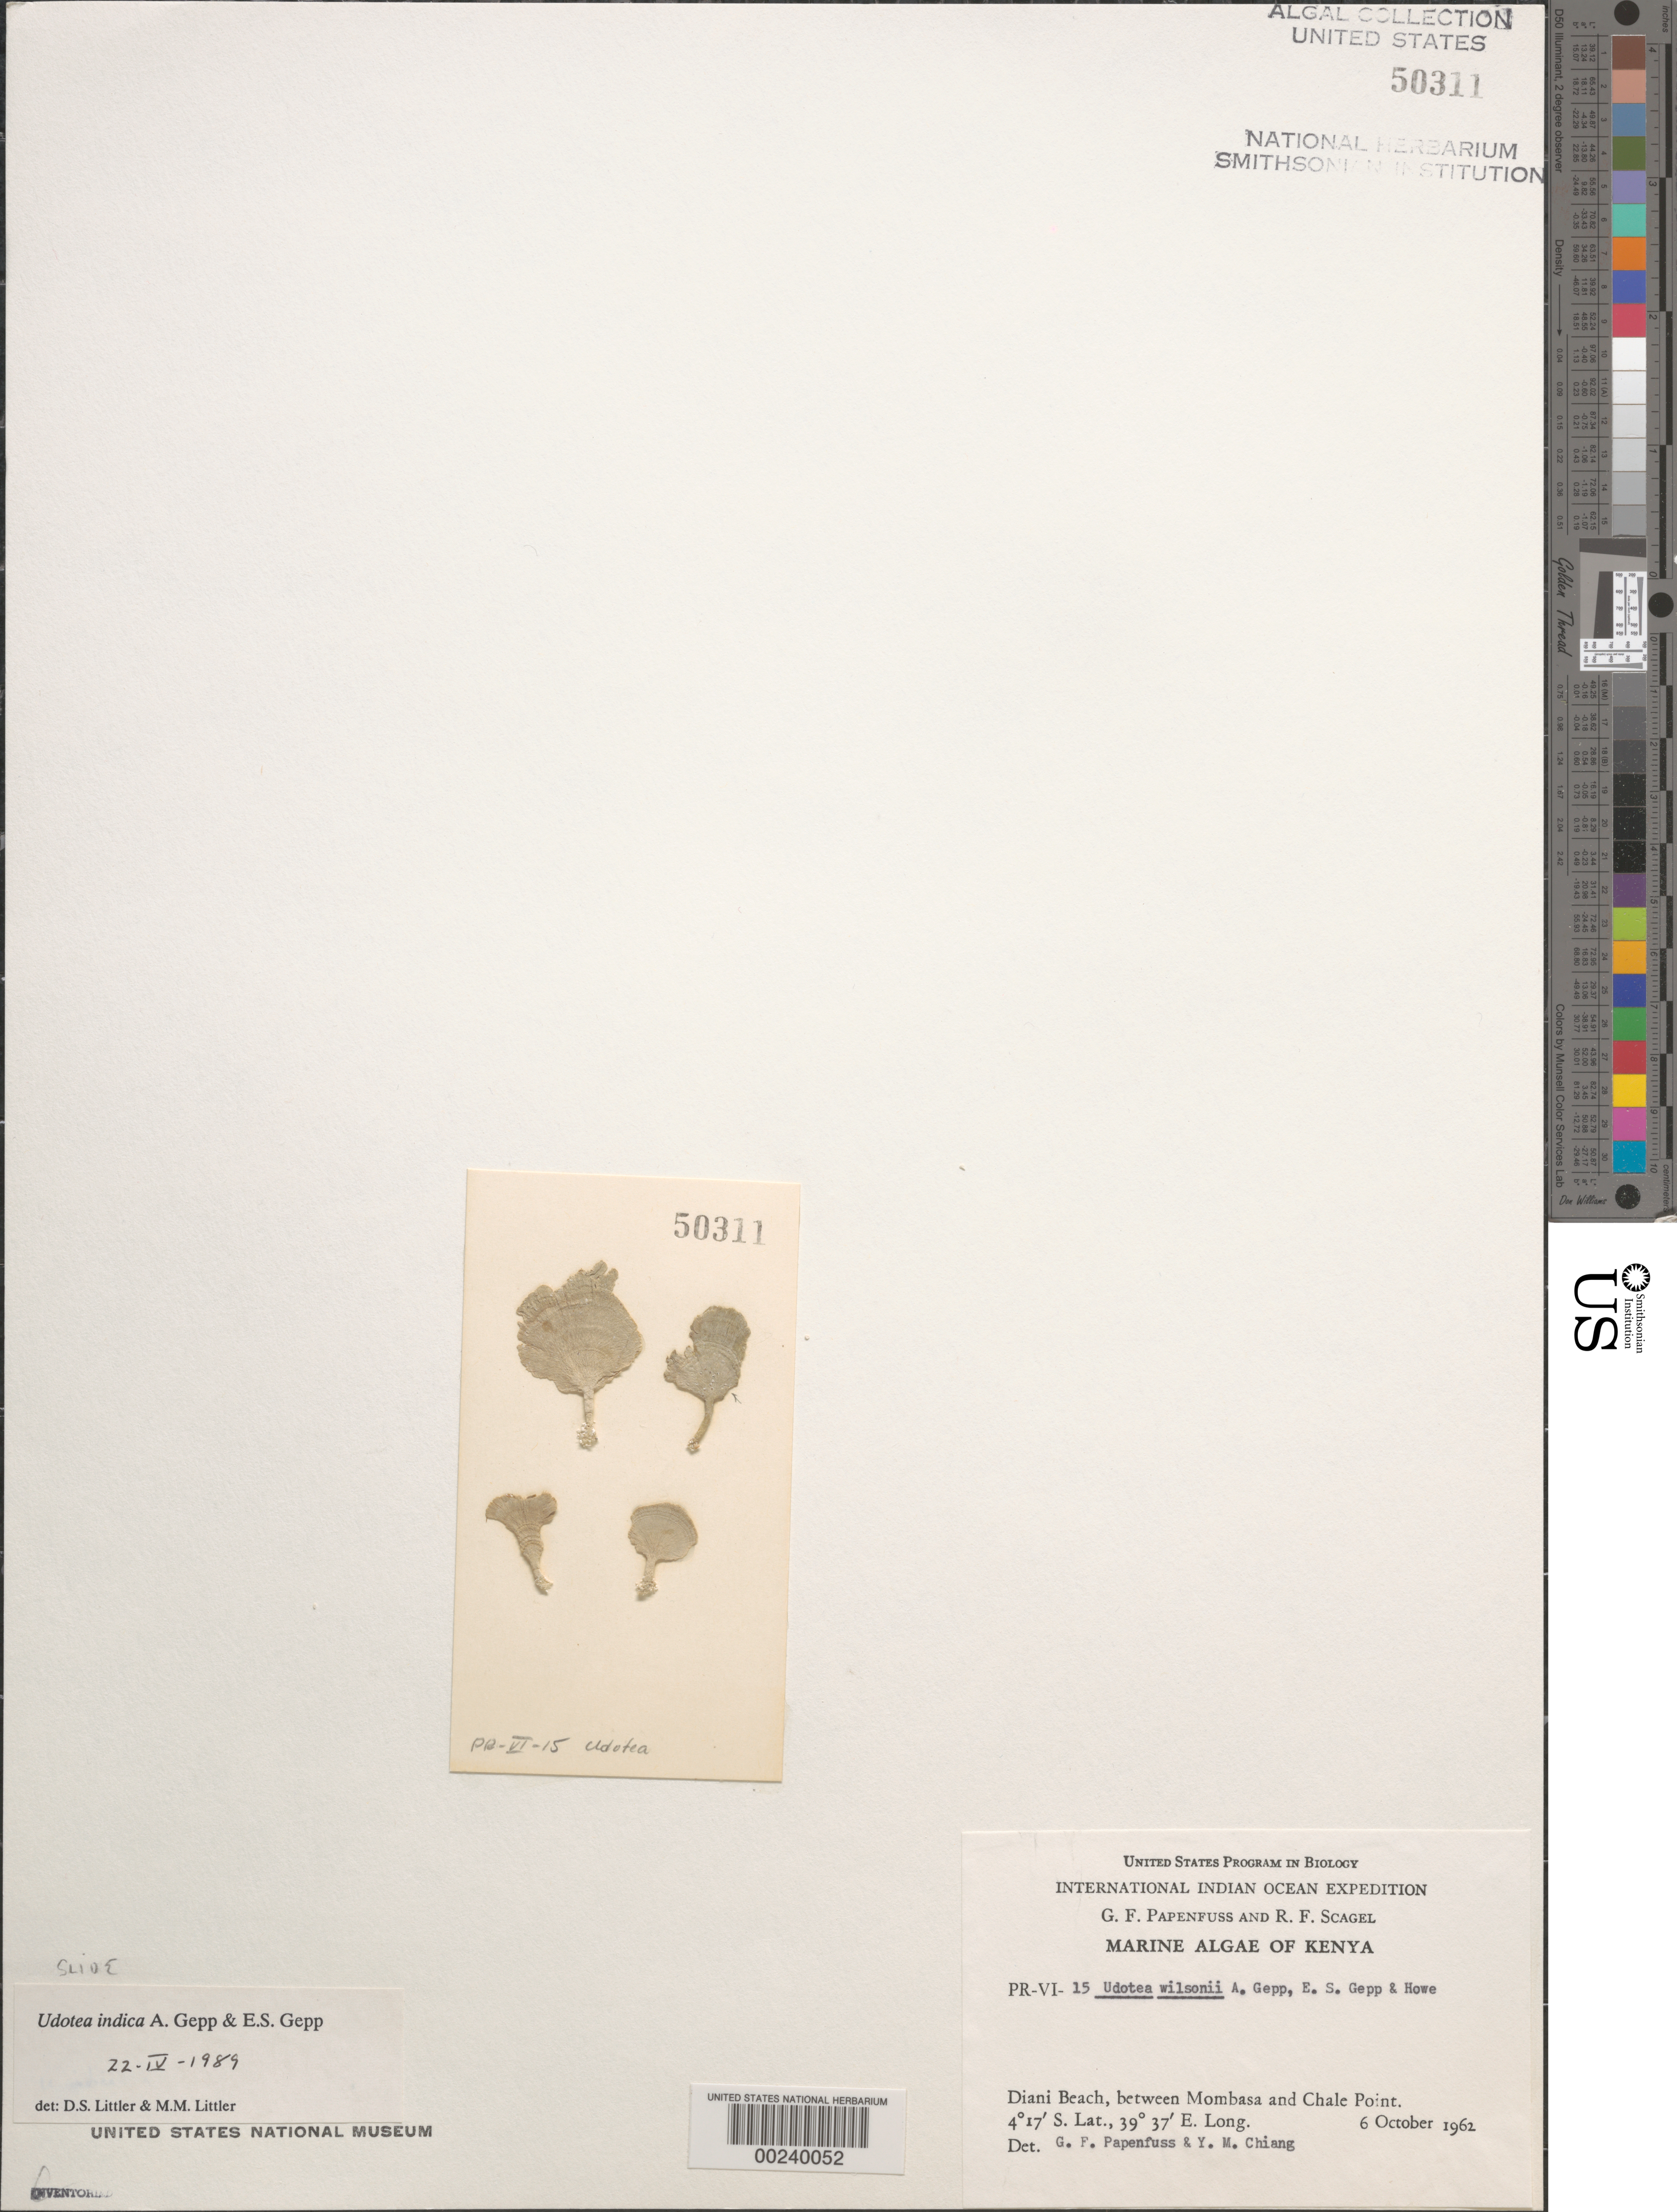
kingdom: Plantae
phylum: Chlorophyta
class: Ulvophyceae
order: Bryopsidales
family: Udoteaceae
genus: Udotea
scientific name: Udotea indica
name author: A. Gepp & E. Gepp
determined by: Littler, D. S.; Littler, M. M.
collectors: G. Papenfuss & R. F. Scagel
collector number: PR-VI-15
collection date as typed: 06 Oct 1962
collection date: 1962-10-06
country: Kenya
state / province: Mombasa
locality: Diani Beach, between Mombasa and Chale Point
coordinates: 4 17'S, 39 37'E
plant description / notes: International Indian Ocean Expedition, 1962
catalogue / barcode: US 50311